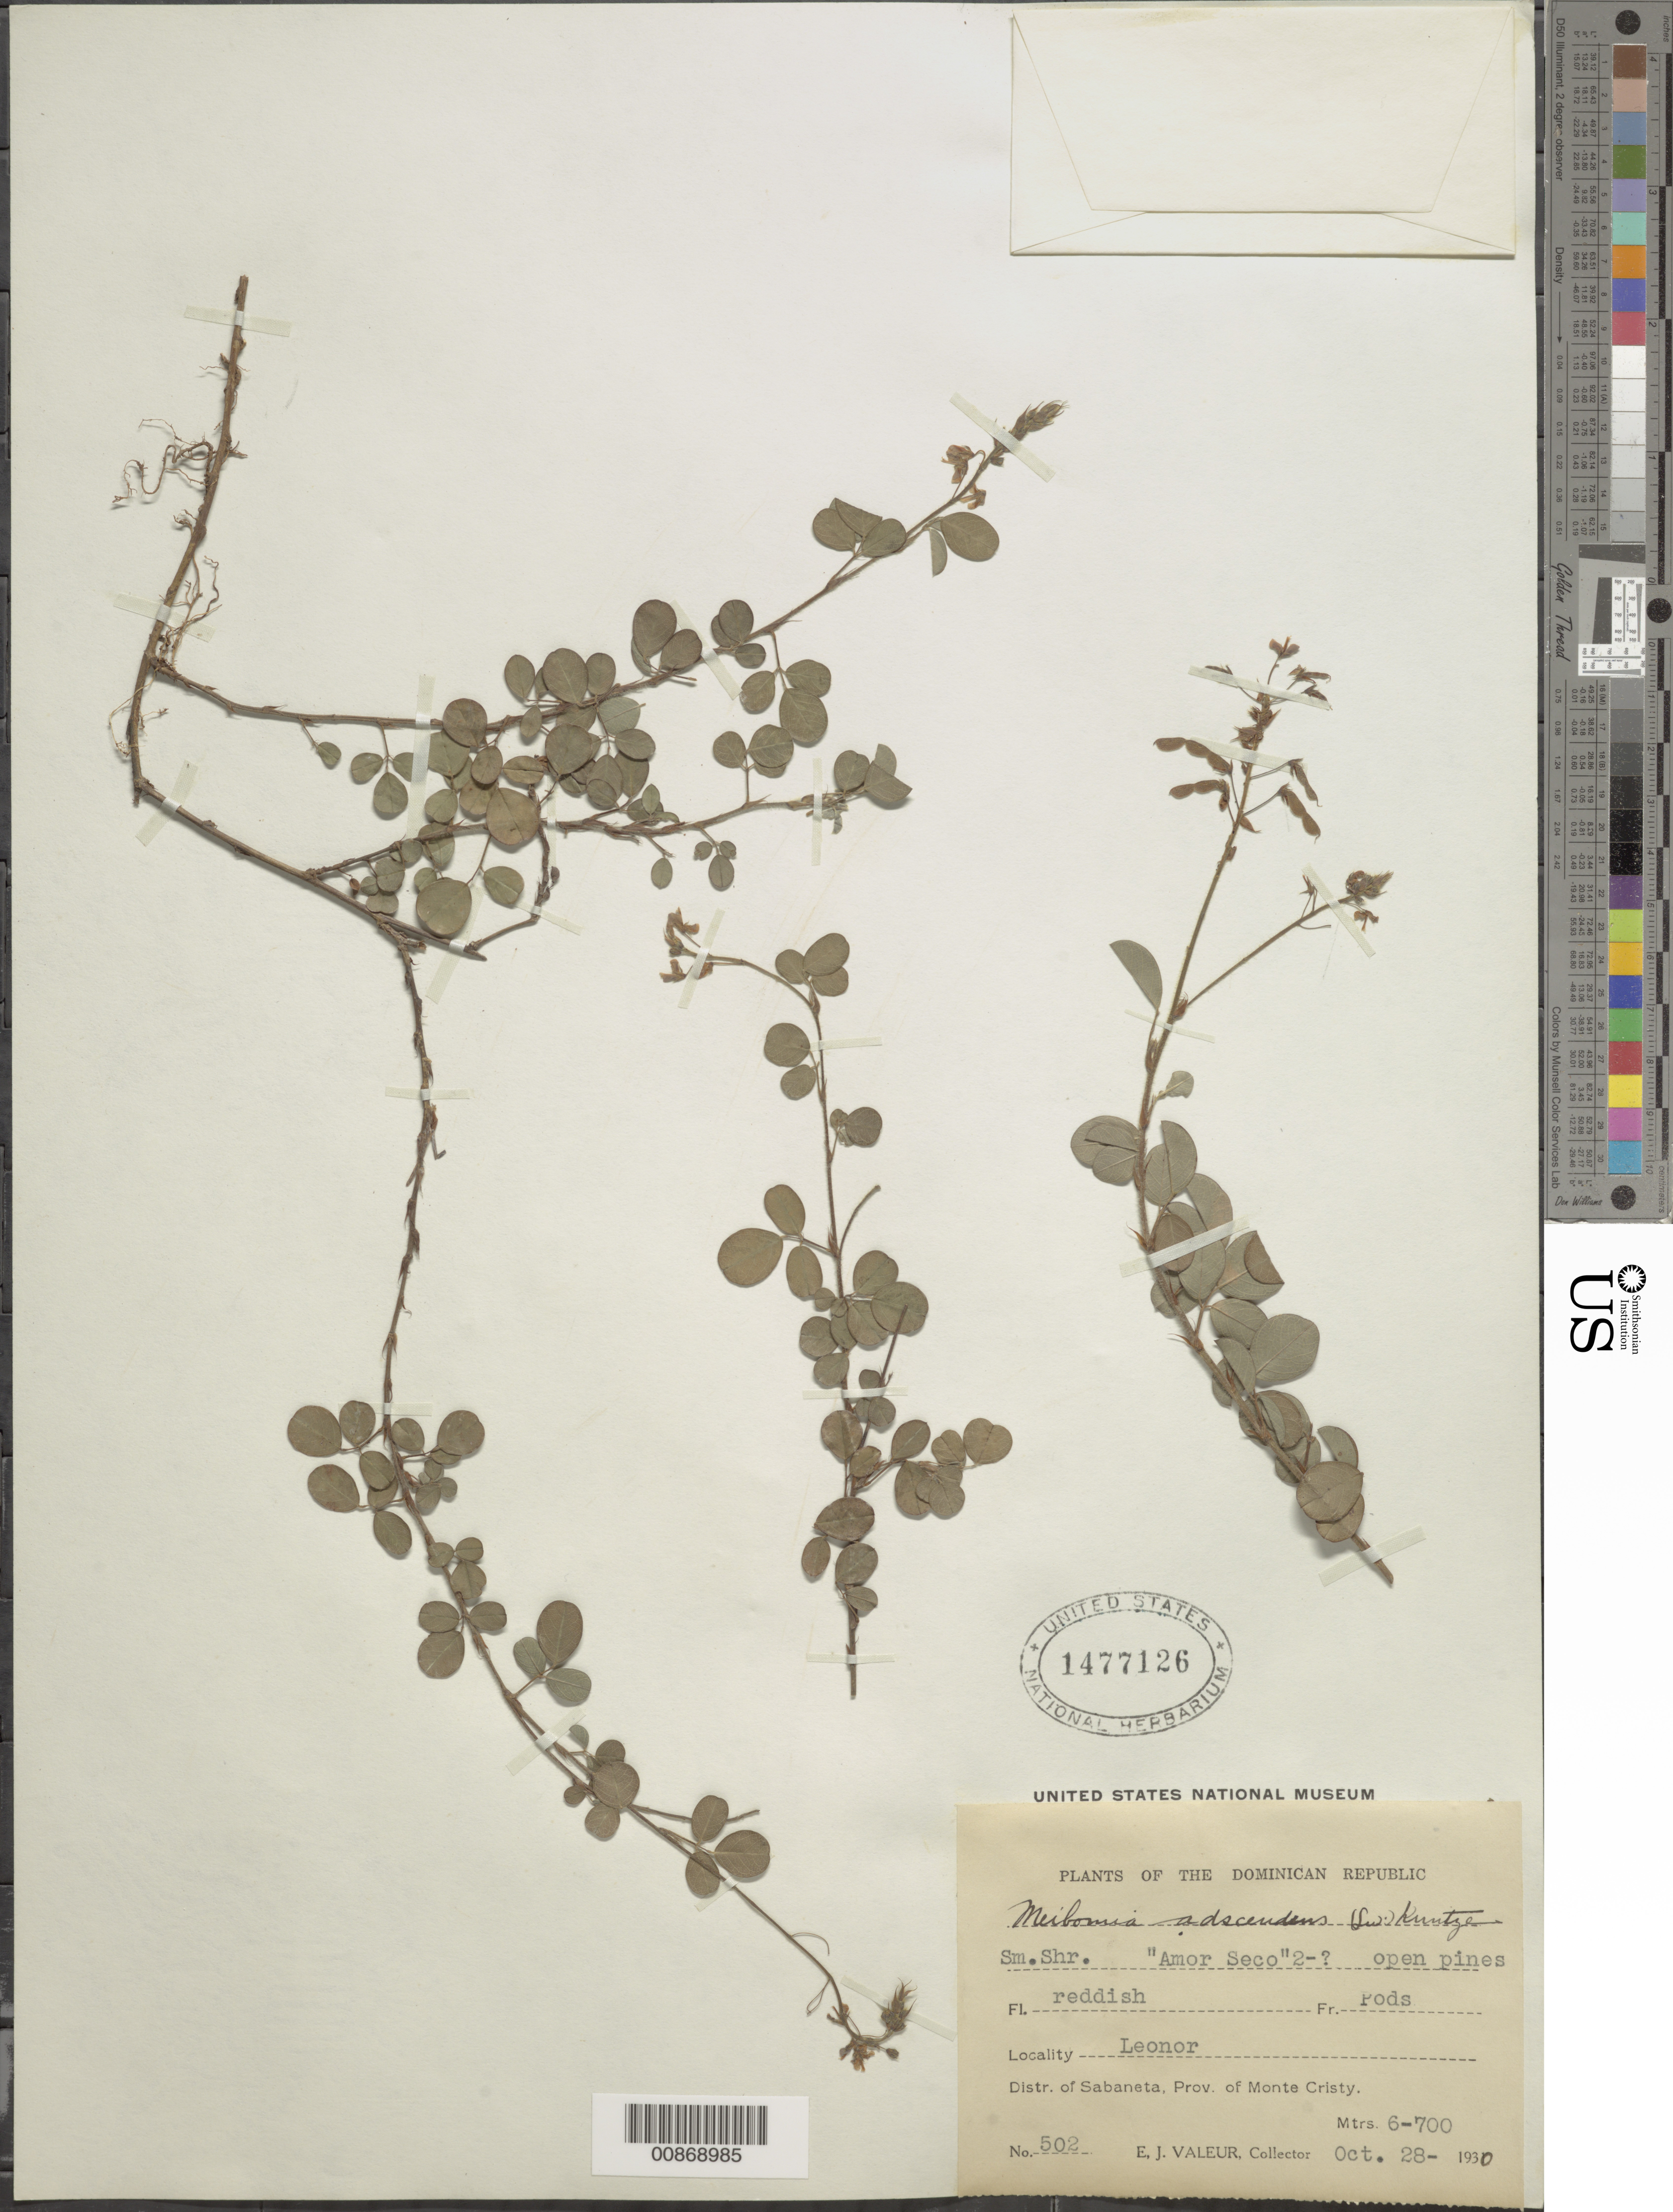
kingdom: Plantae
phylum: Tracheophyta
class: Magnoliopsida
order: Fabales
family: Fabaceae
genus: Grona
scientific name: Grona adscendens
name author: (Sw.) H. Ohashi & K. Ohashi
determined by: Strong, Mark T., (BOT), Smithsonian Institution - National Museum of Natural History (UNITED STATES)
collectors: E. Valeur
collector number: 502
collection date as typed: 28 Oct 1930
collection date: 1930-10-28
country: Dominican Republic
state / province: Monte Cristi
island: Hispaniola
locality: Leonor, Distr. of Sabaneta.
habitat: Open pines.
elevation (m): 600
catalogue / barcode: US 1477126